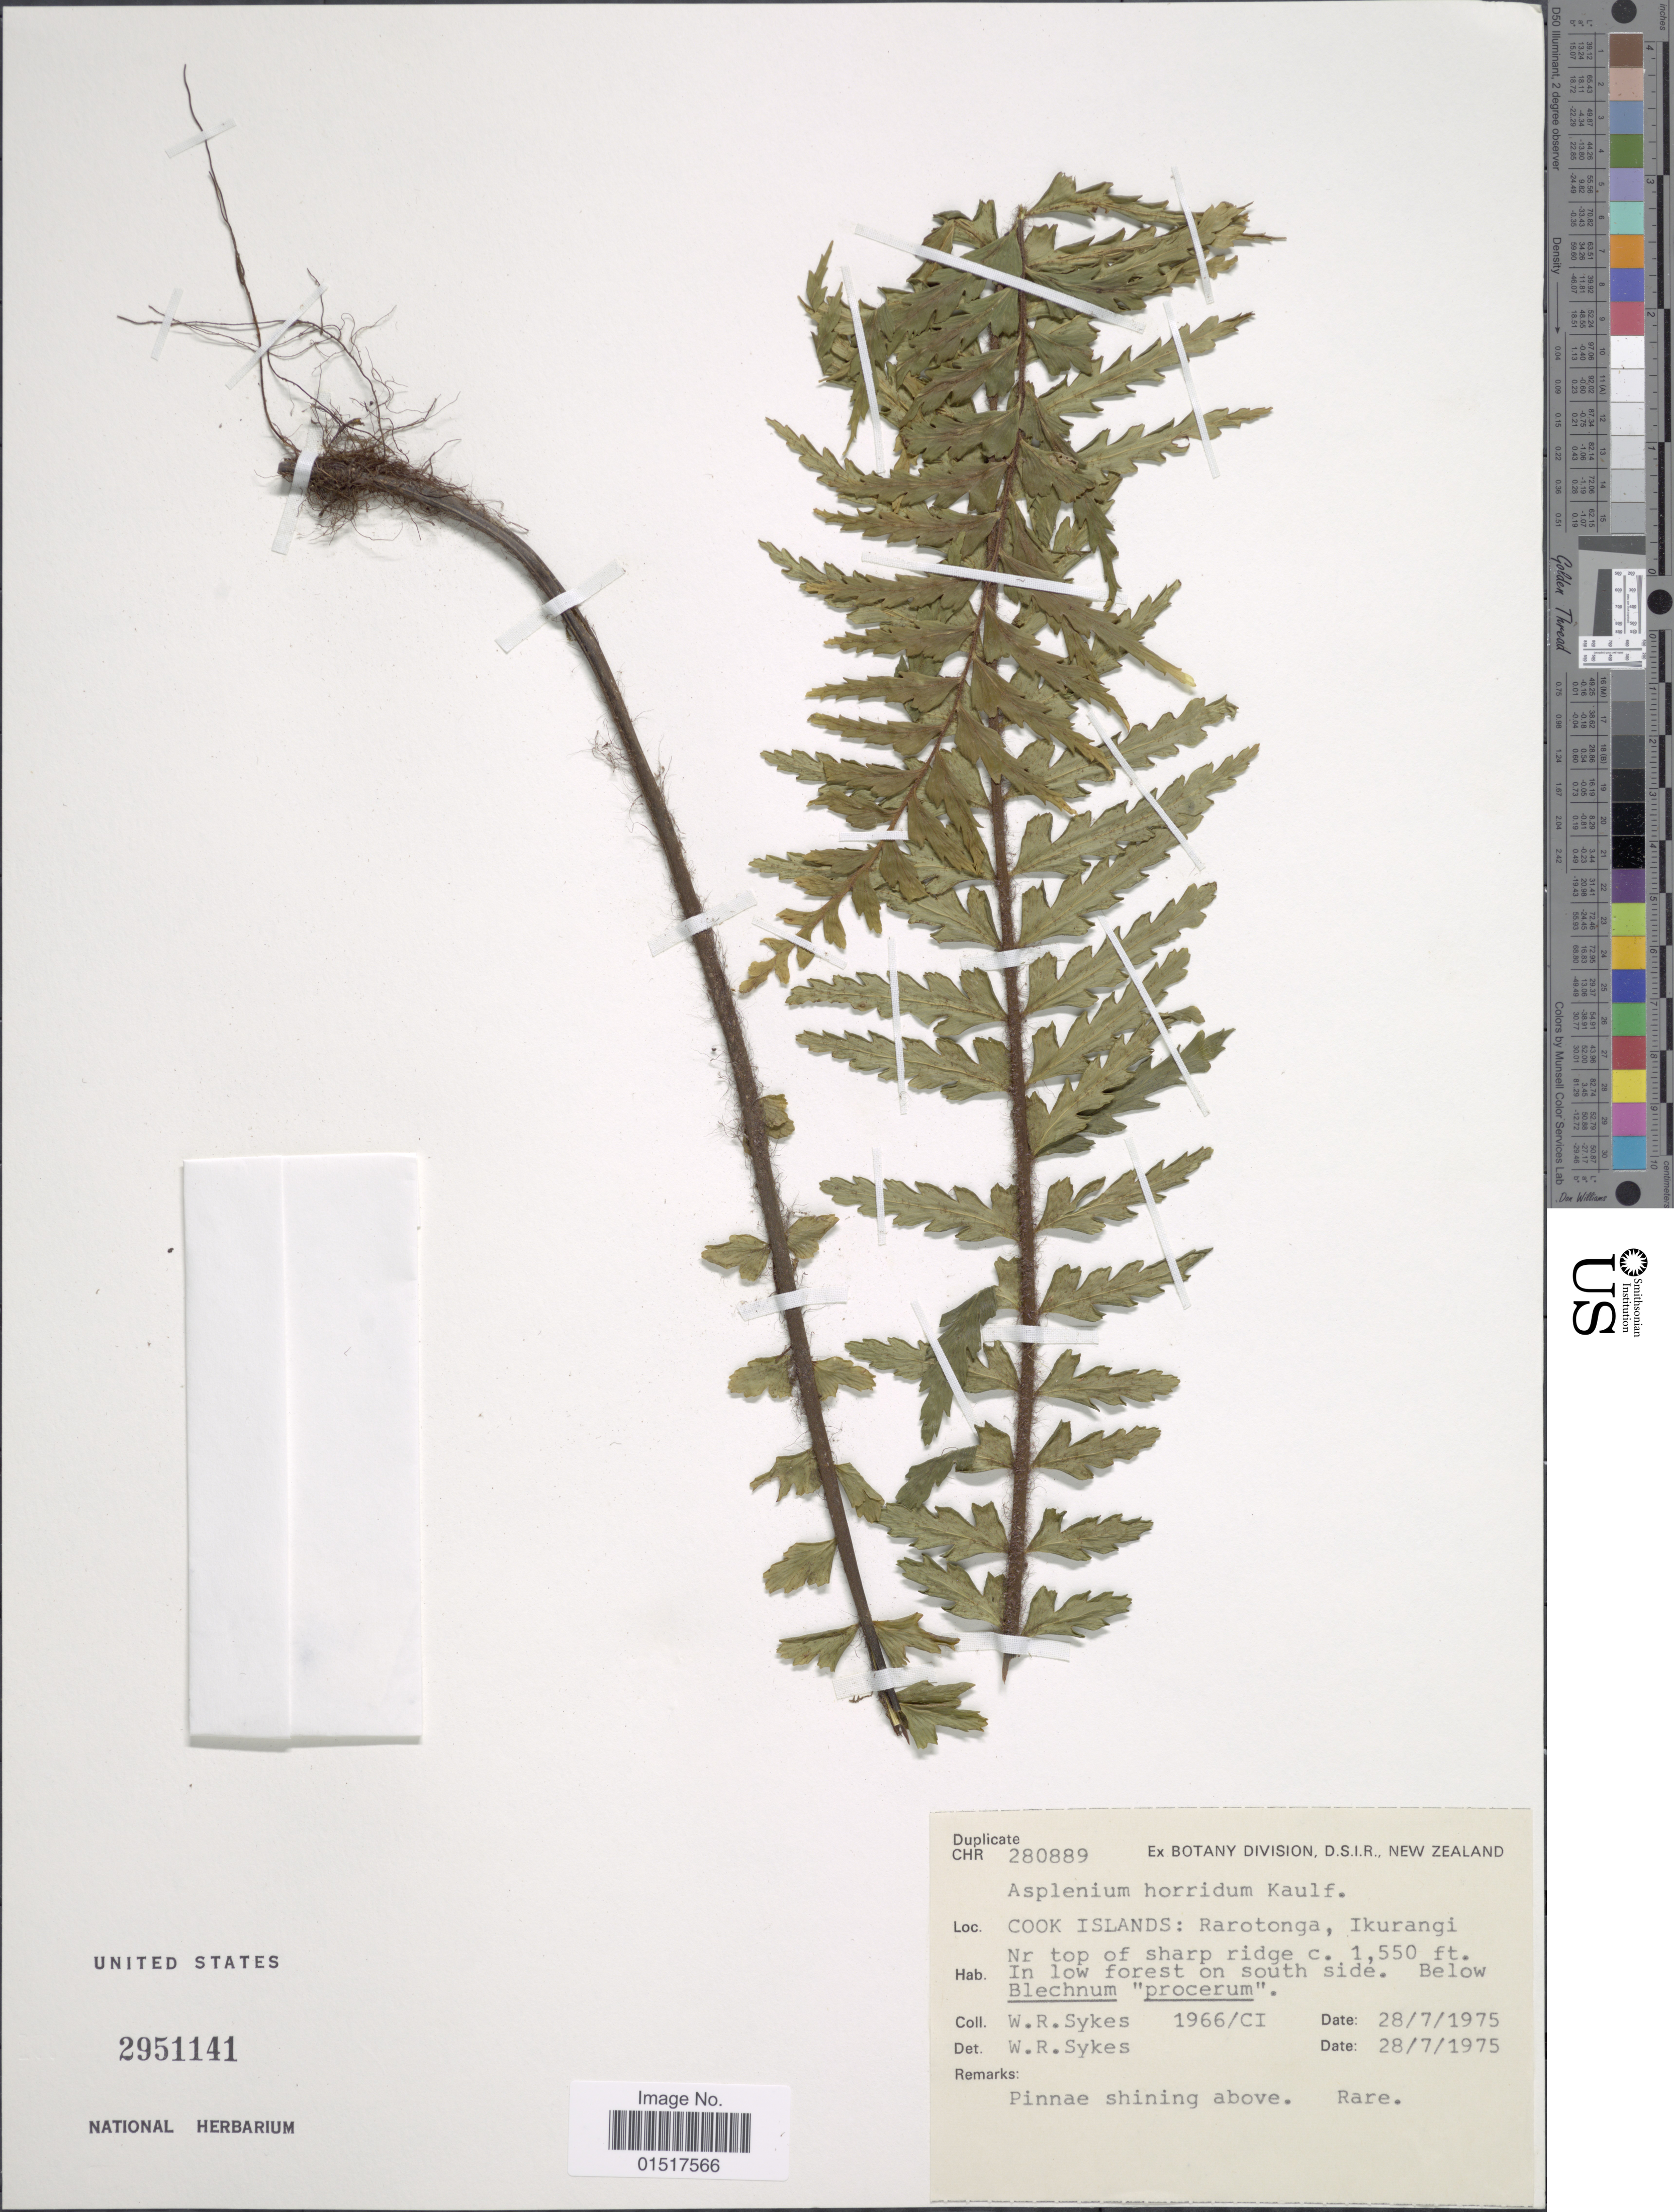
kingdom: Plantae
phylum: Tracheophyta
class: Polypodiopsida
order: Polypodiales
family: Aspleniaceae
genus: Asplenium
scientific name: Asplenium horridum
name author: Kaulf.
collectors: W. R. Sykes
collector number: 1966/CI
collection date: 1975-07-28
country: Cook Islands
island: Rarotonga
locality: Rarotonga, Ikurangi Nr top of sharp ridge.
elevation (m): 472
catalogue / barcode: US 2951141